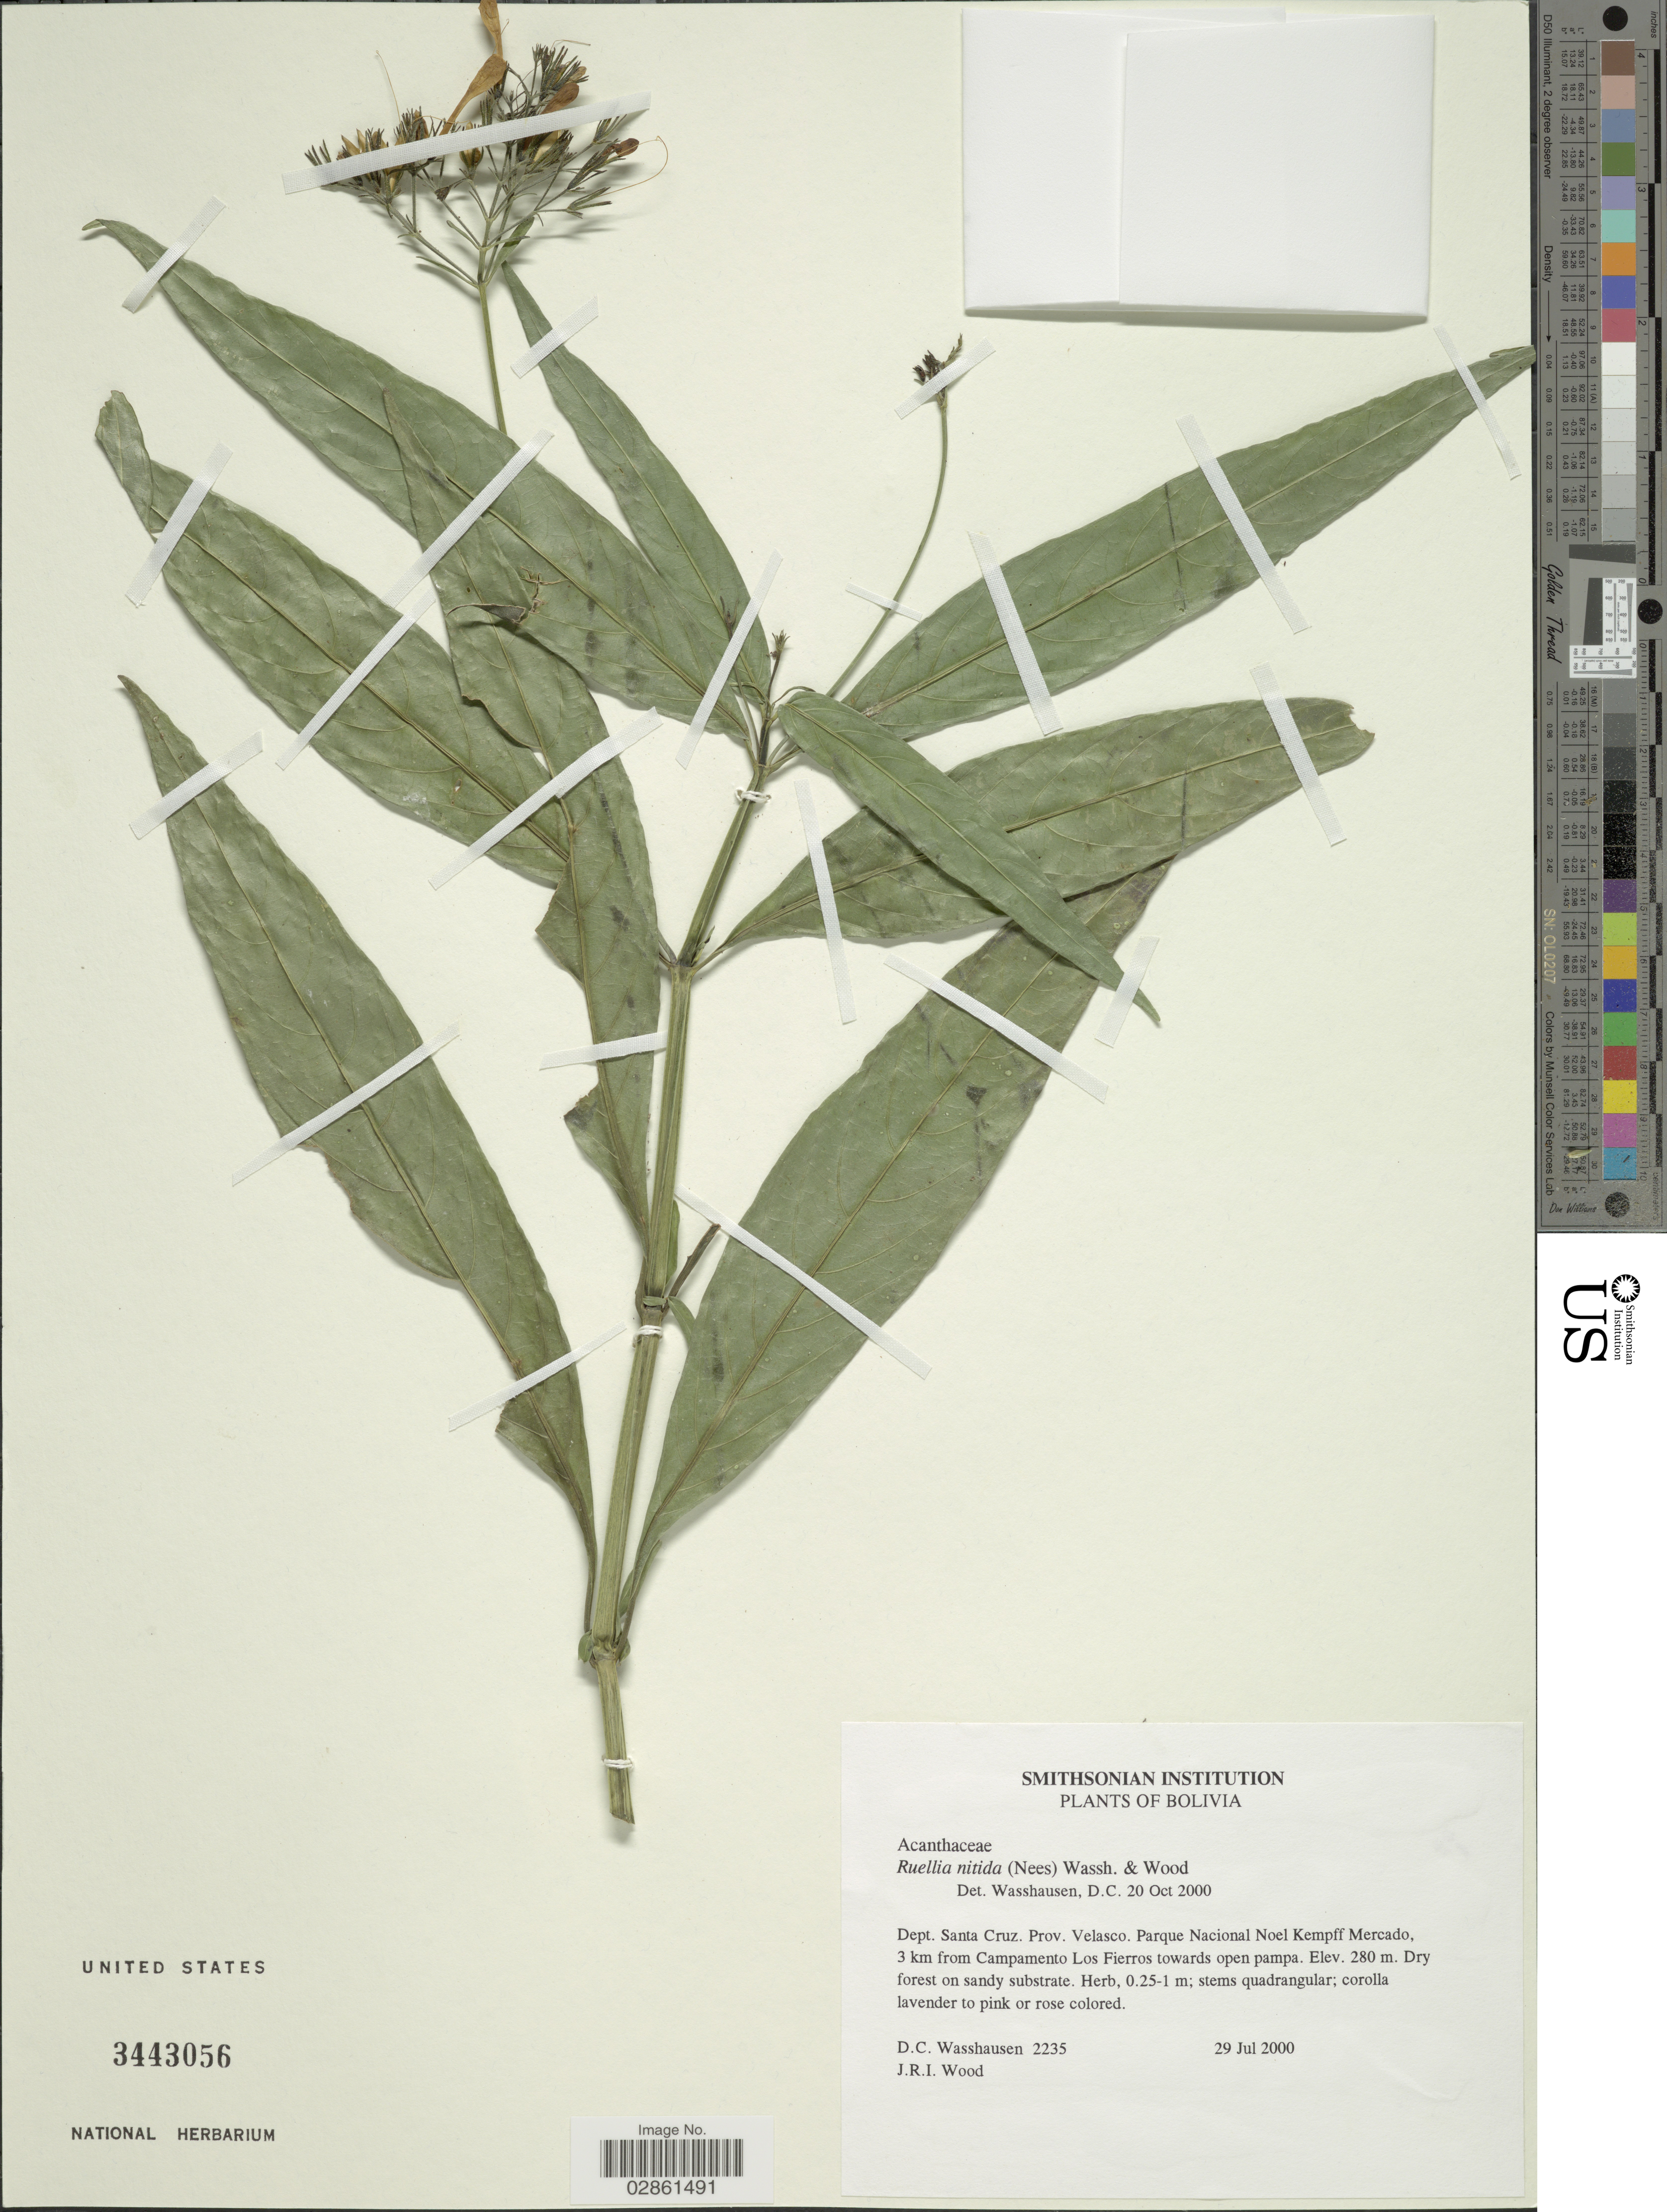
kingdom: Plantae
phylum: Tracheophyta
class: Magnoliopsida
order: Lamiales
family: Acanthaceae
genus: Ruellia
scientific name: Ruellia nitida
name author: (Nees) Wassh. & J.R.I. Wood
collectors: D. C. Wasshausen & J. R. I. Wood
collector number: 2235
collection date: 2000-07-29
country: Bolivia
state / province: Santa Cruz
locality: Dept. Santa Cruz. Velasco. Parque Nacional Noel Kempff Mercado, 3 km from Campamento Los Fierros towards open pampa.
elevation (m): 280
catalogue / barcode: US 3443056